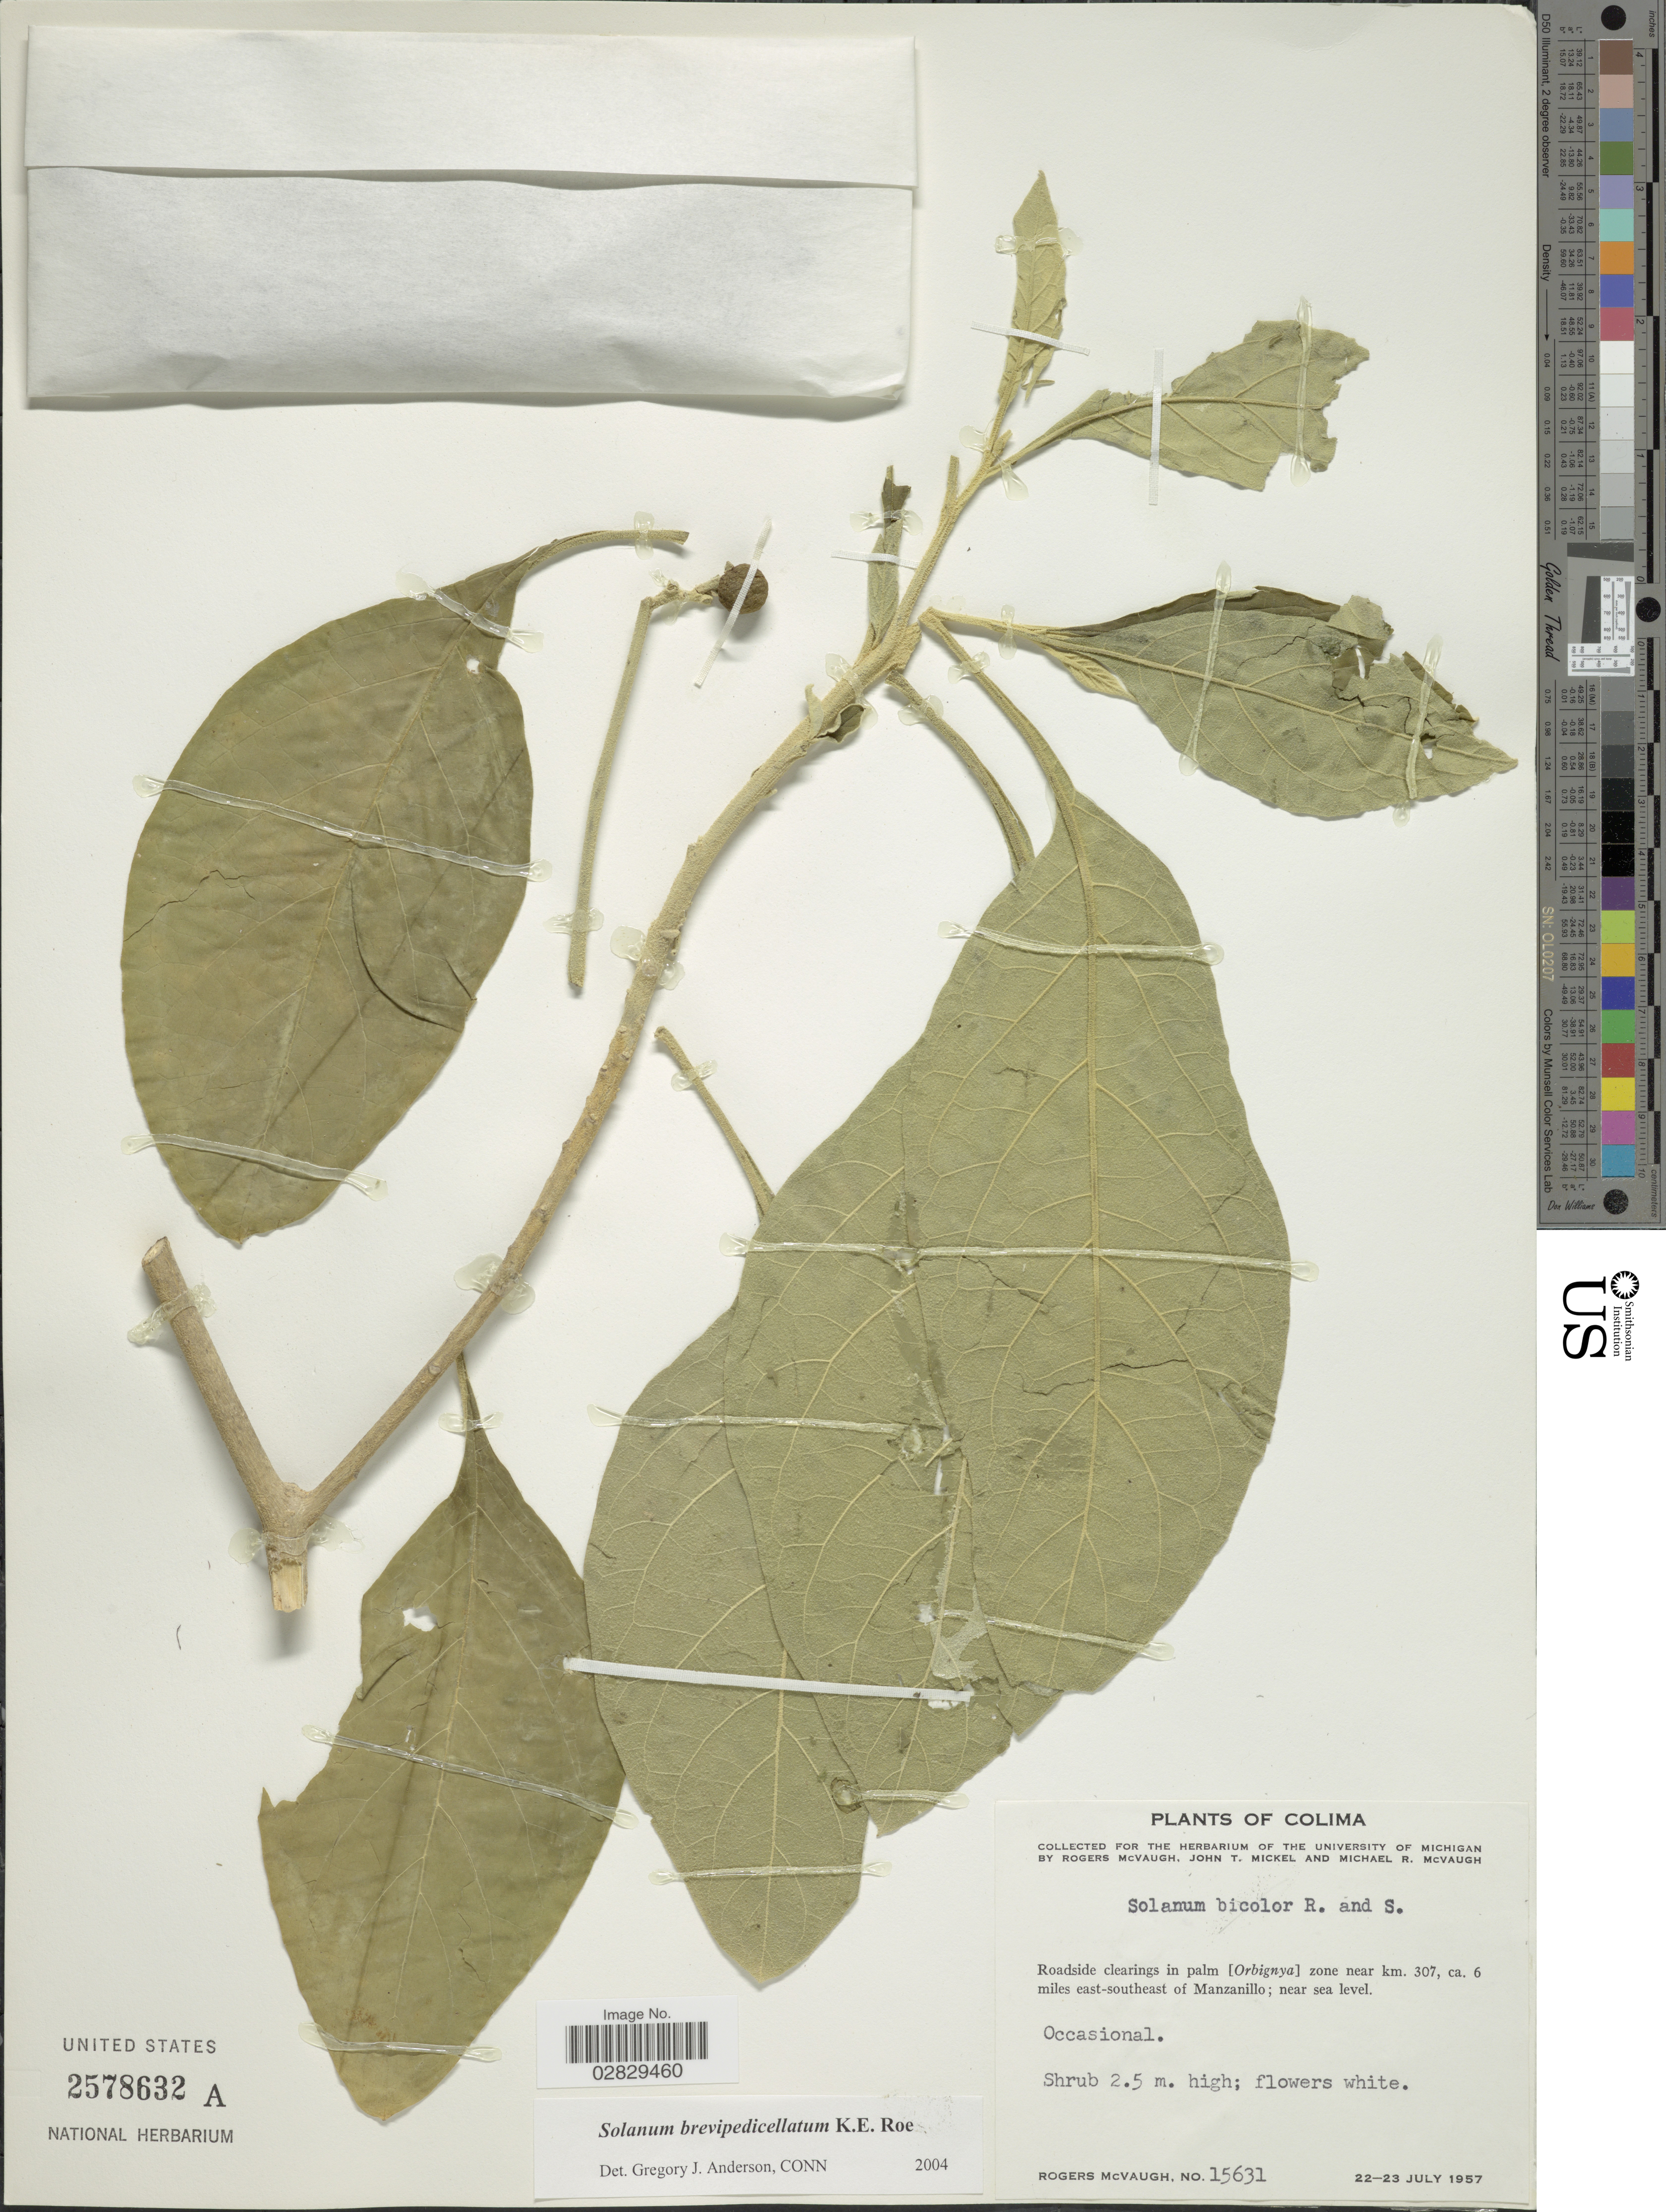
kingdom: Plantae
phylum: Tracheophyta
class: Magnoliopsida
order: Solanales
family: Solanaceae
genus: Solanum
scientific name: Solanum brevipedicellatum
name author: K.E. Roe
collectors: R. McVaugh, J. T. Mickel & M. R. McVaugh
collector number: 15631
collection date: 1957-07-22/1957-07-23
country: Mexico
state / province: Colima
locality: Roadside clearings in palm [Orbignya] zone near km. 307, ca. 6 miles east-southeast of Manzanillo.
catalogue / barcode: US 2578632A